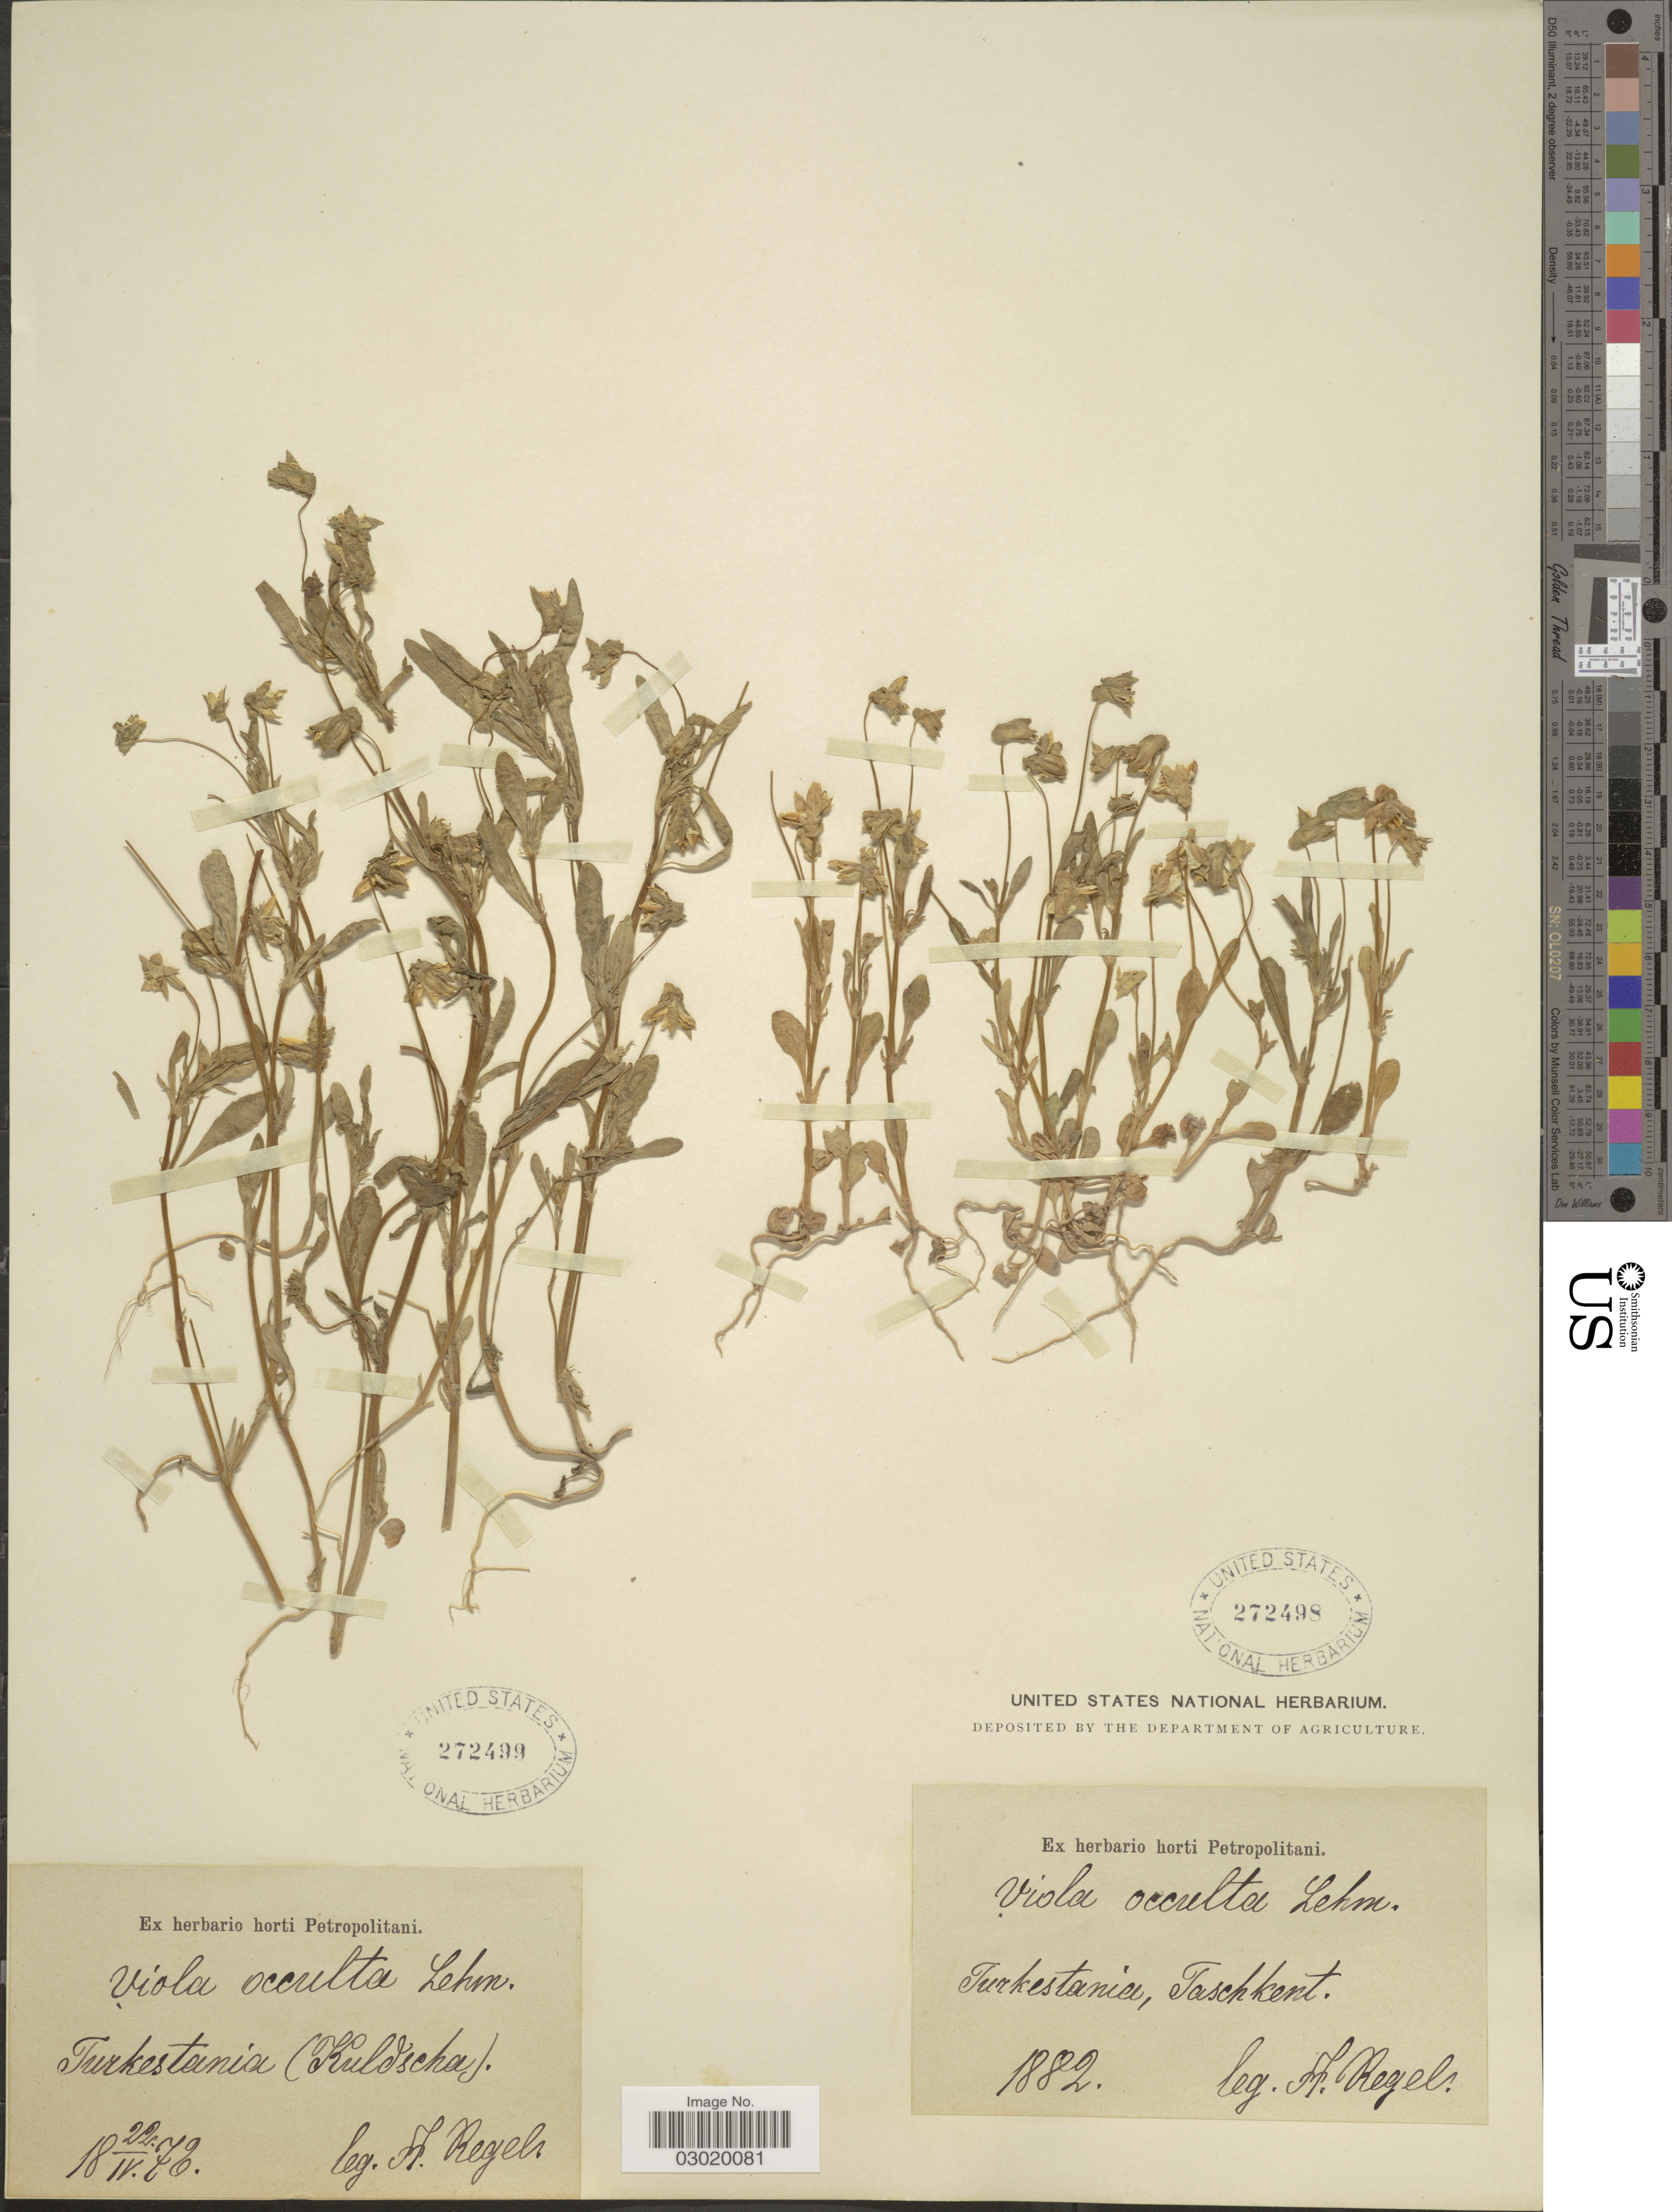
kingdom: Plantae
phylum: Tracheophyta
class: Magnoliopsida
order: Malpighiales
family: Violaceae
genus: Viola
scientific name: Viola occulta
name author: Lehm.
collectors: A. Regel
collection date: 1882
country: Uzbekistan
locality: Turkestania, Taschkent.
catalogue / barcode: US 272498